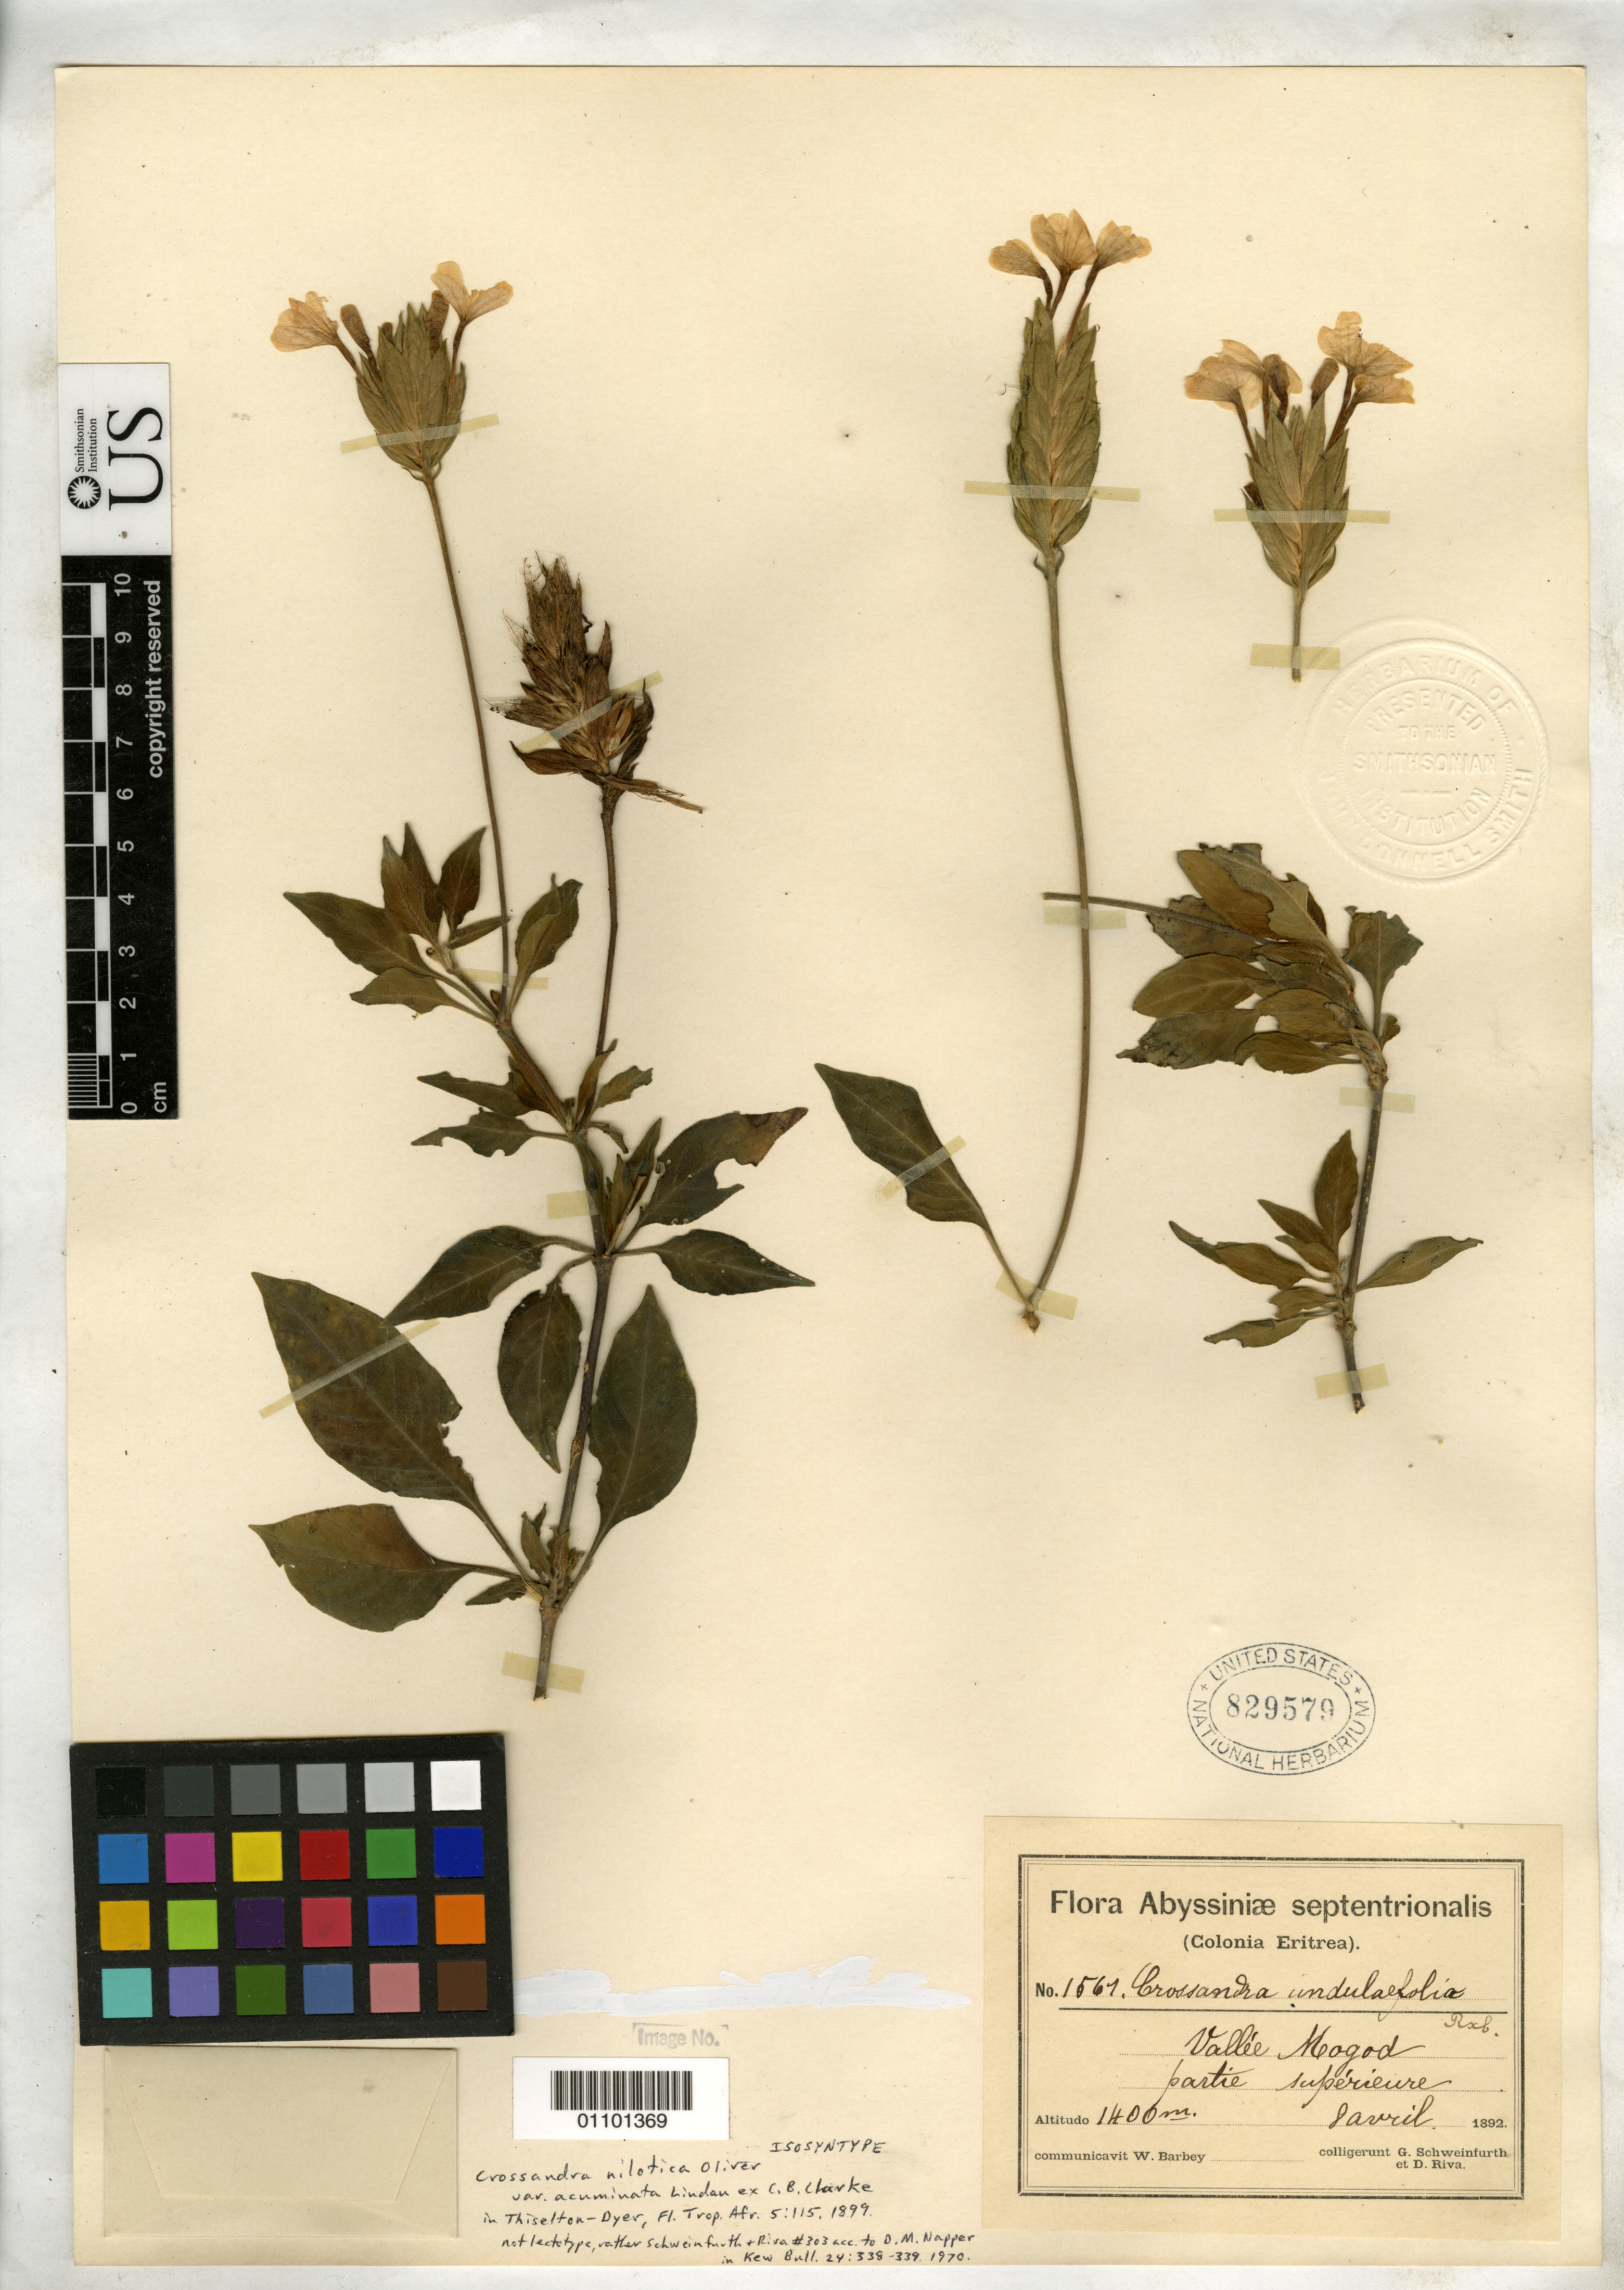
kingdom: Plantae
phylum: Tracheophyta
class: Magnoliopsida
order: Lamiales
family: Acanthaceae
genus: Crossandra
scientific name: Crossandra nilotica var. acuminata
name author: Lindau ex C.B. Clarke in Dyer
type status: Isolectotype; Isosyntype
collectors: G. A. Schweinfurth & D. Riva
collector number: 1567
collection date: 1892-04-08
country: Eritrea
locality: Colonia Eritrea. Vallée Mogod, partie supérieure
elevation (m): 1400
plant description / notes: Collection number cited as "1567" but probably correctly "1561".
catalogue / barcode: US 829579